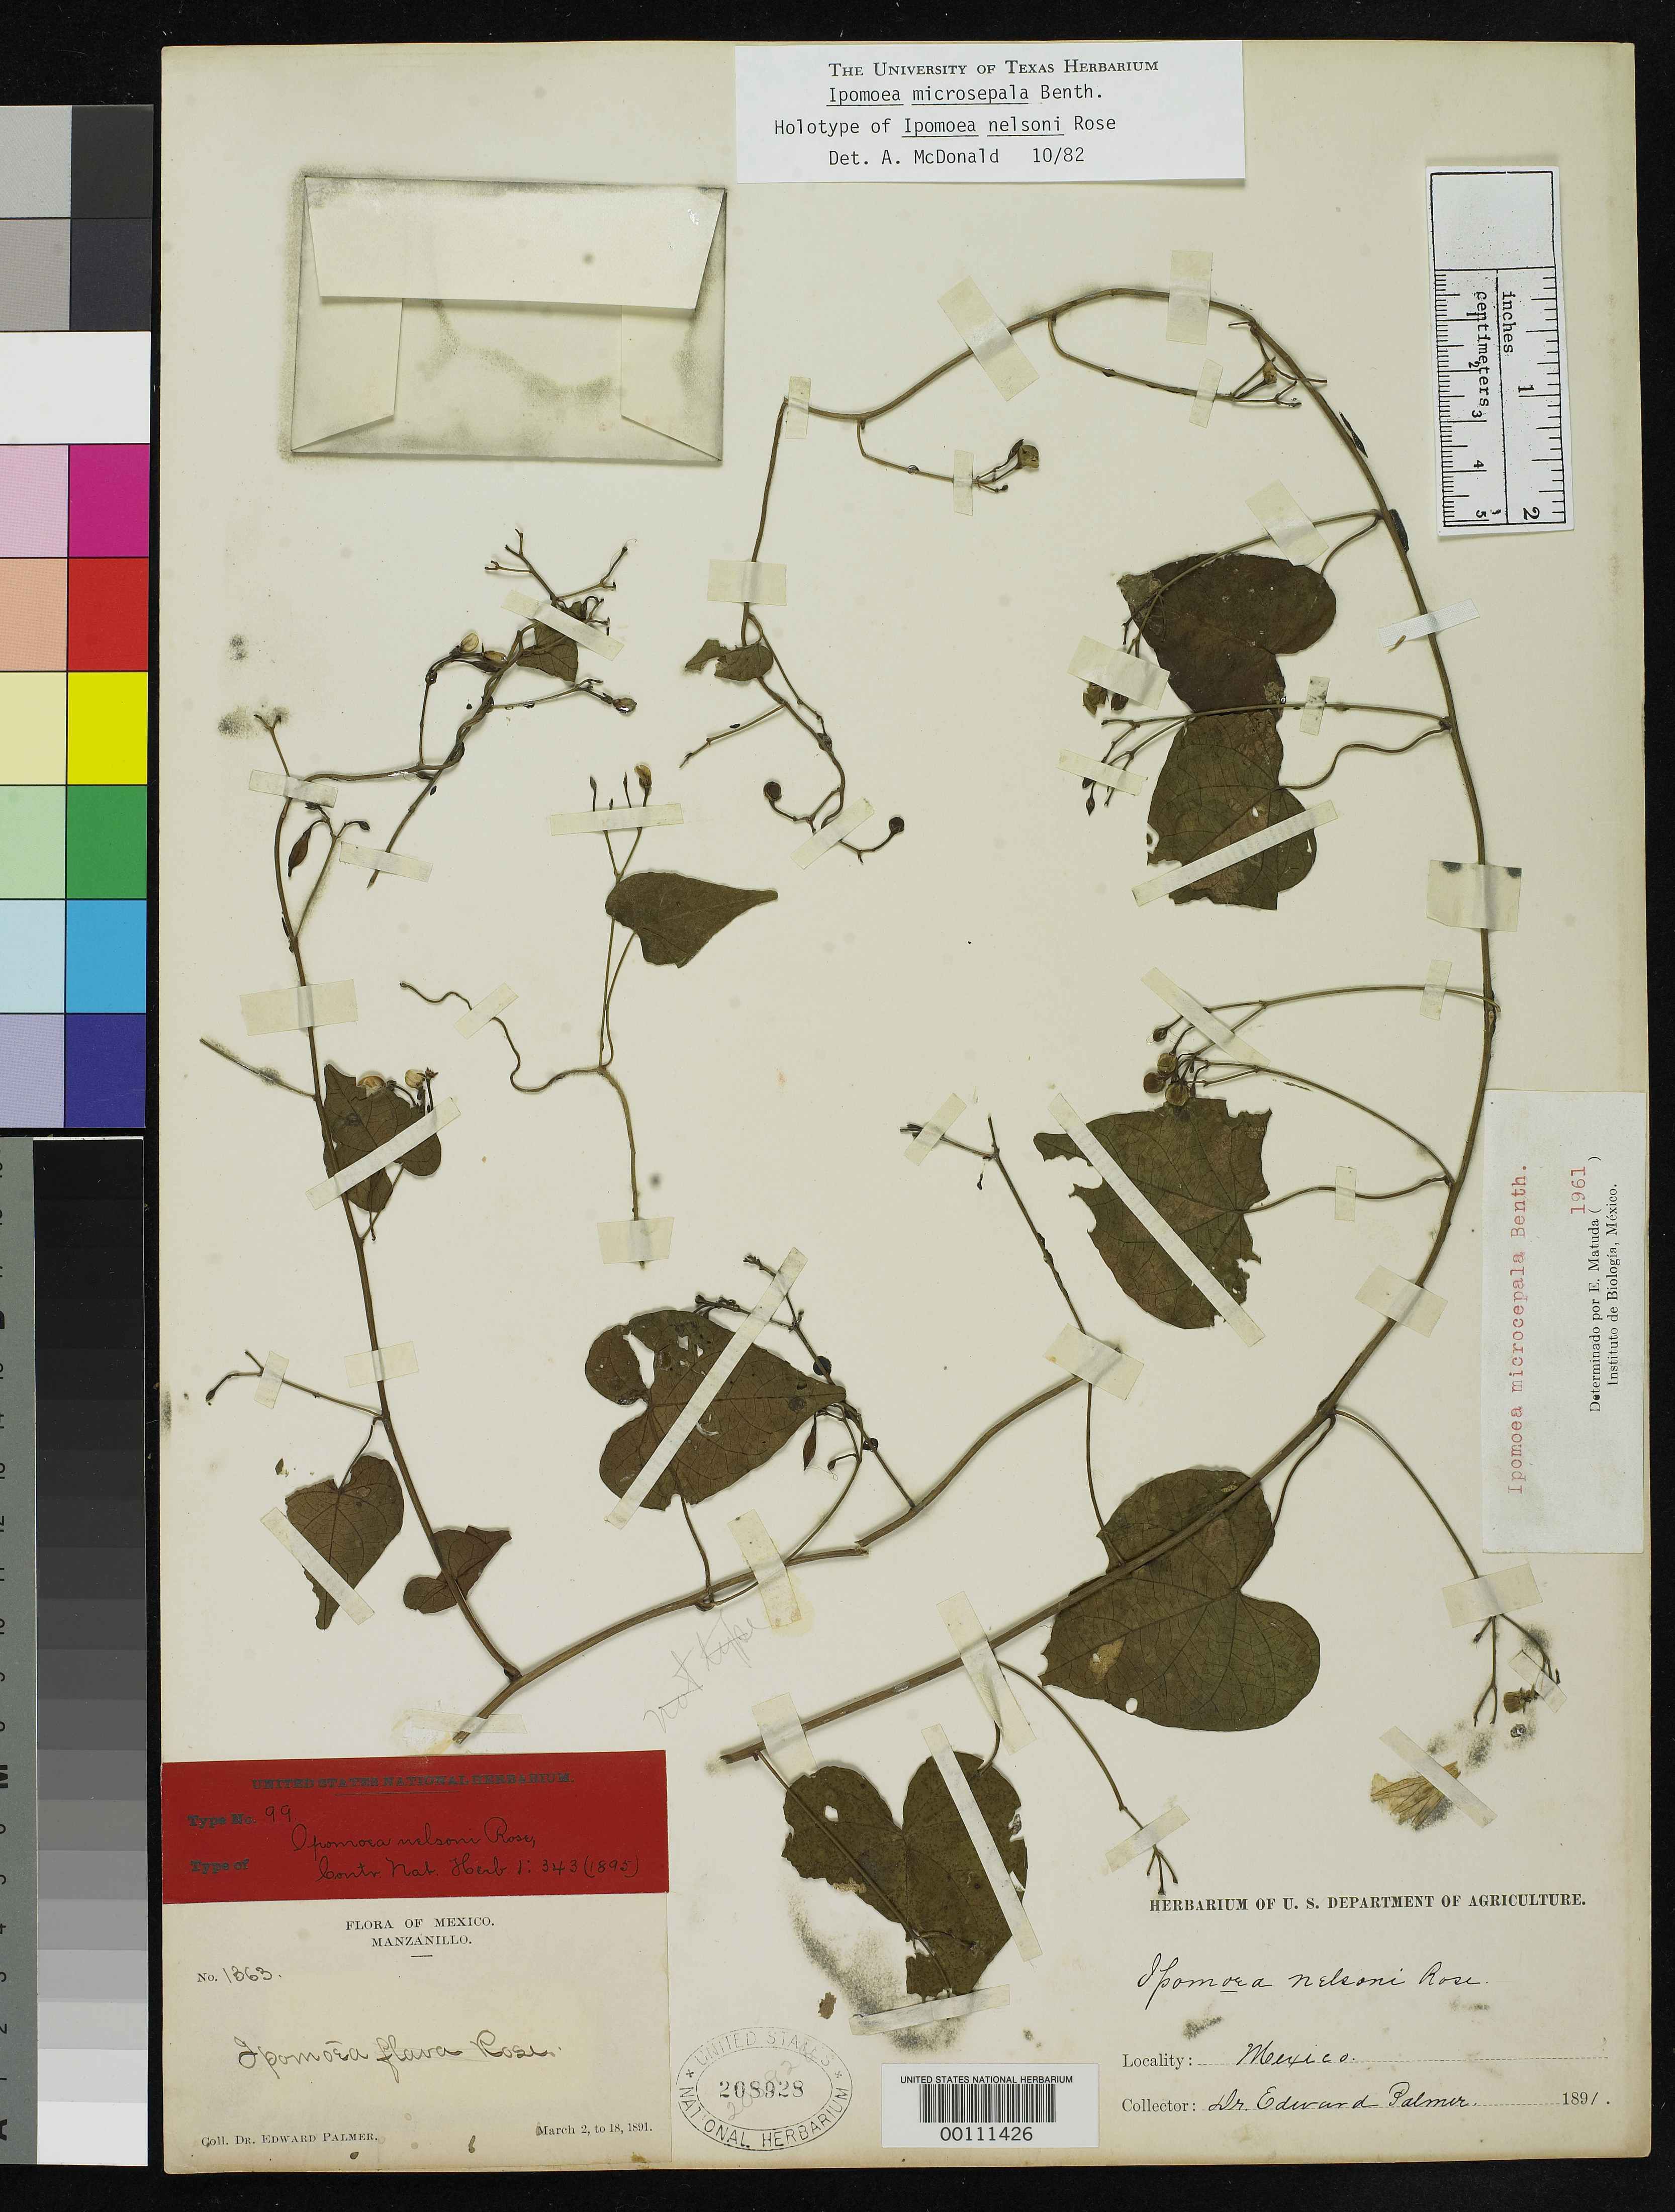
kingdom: Plantae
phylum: Tracheophyta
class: Magnoliopsida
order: Solanales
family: Convolvulaceae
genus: Ipomoea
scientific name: Ipomoea nelsonii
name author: Rose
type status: Holotype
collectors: E. Palmer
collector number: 1363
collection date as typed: Mar 1891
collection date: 1891-03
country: Mexico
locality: E of Monserrat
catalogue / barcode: US 208928